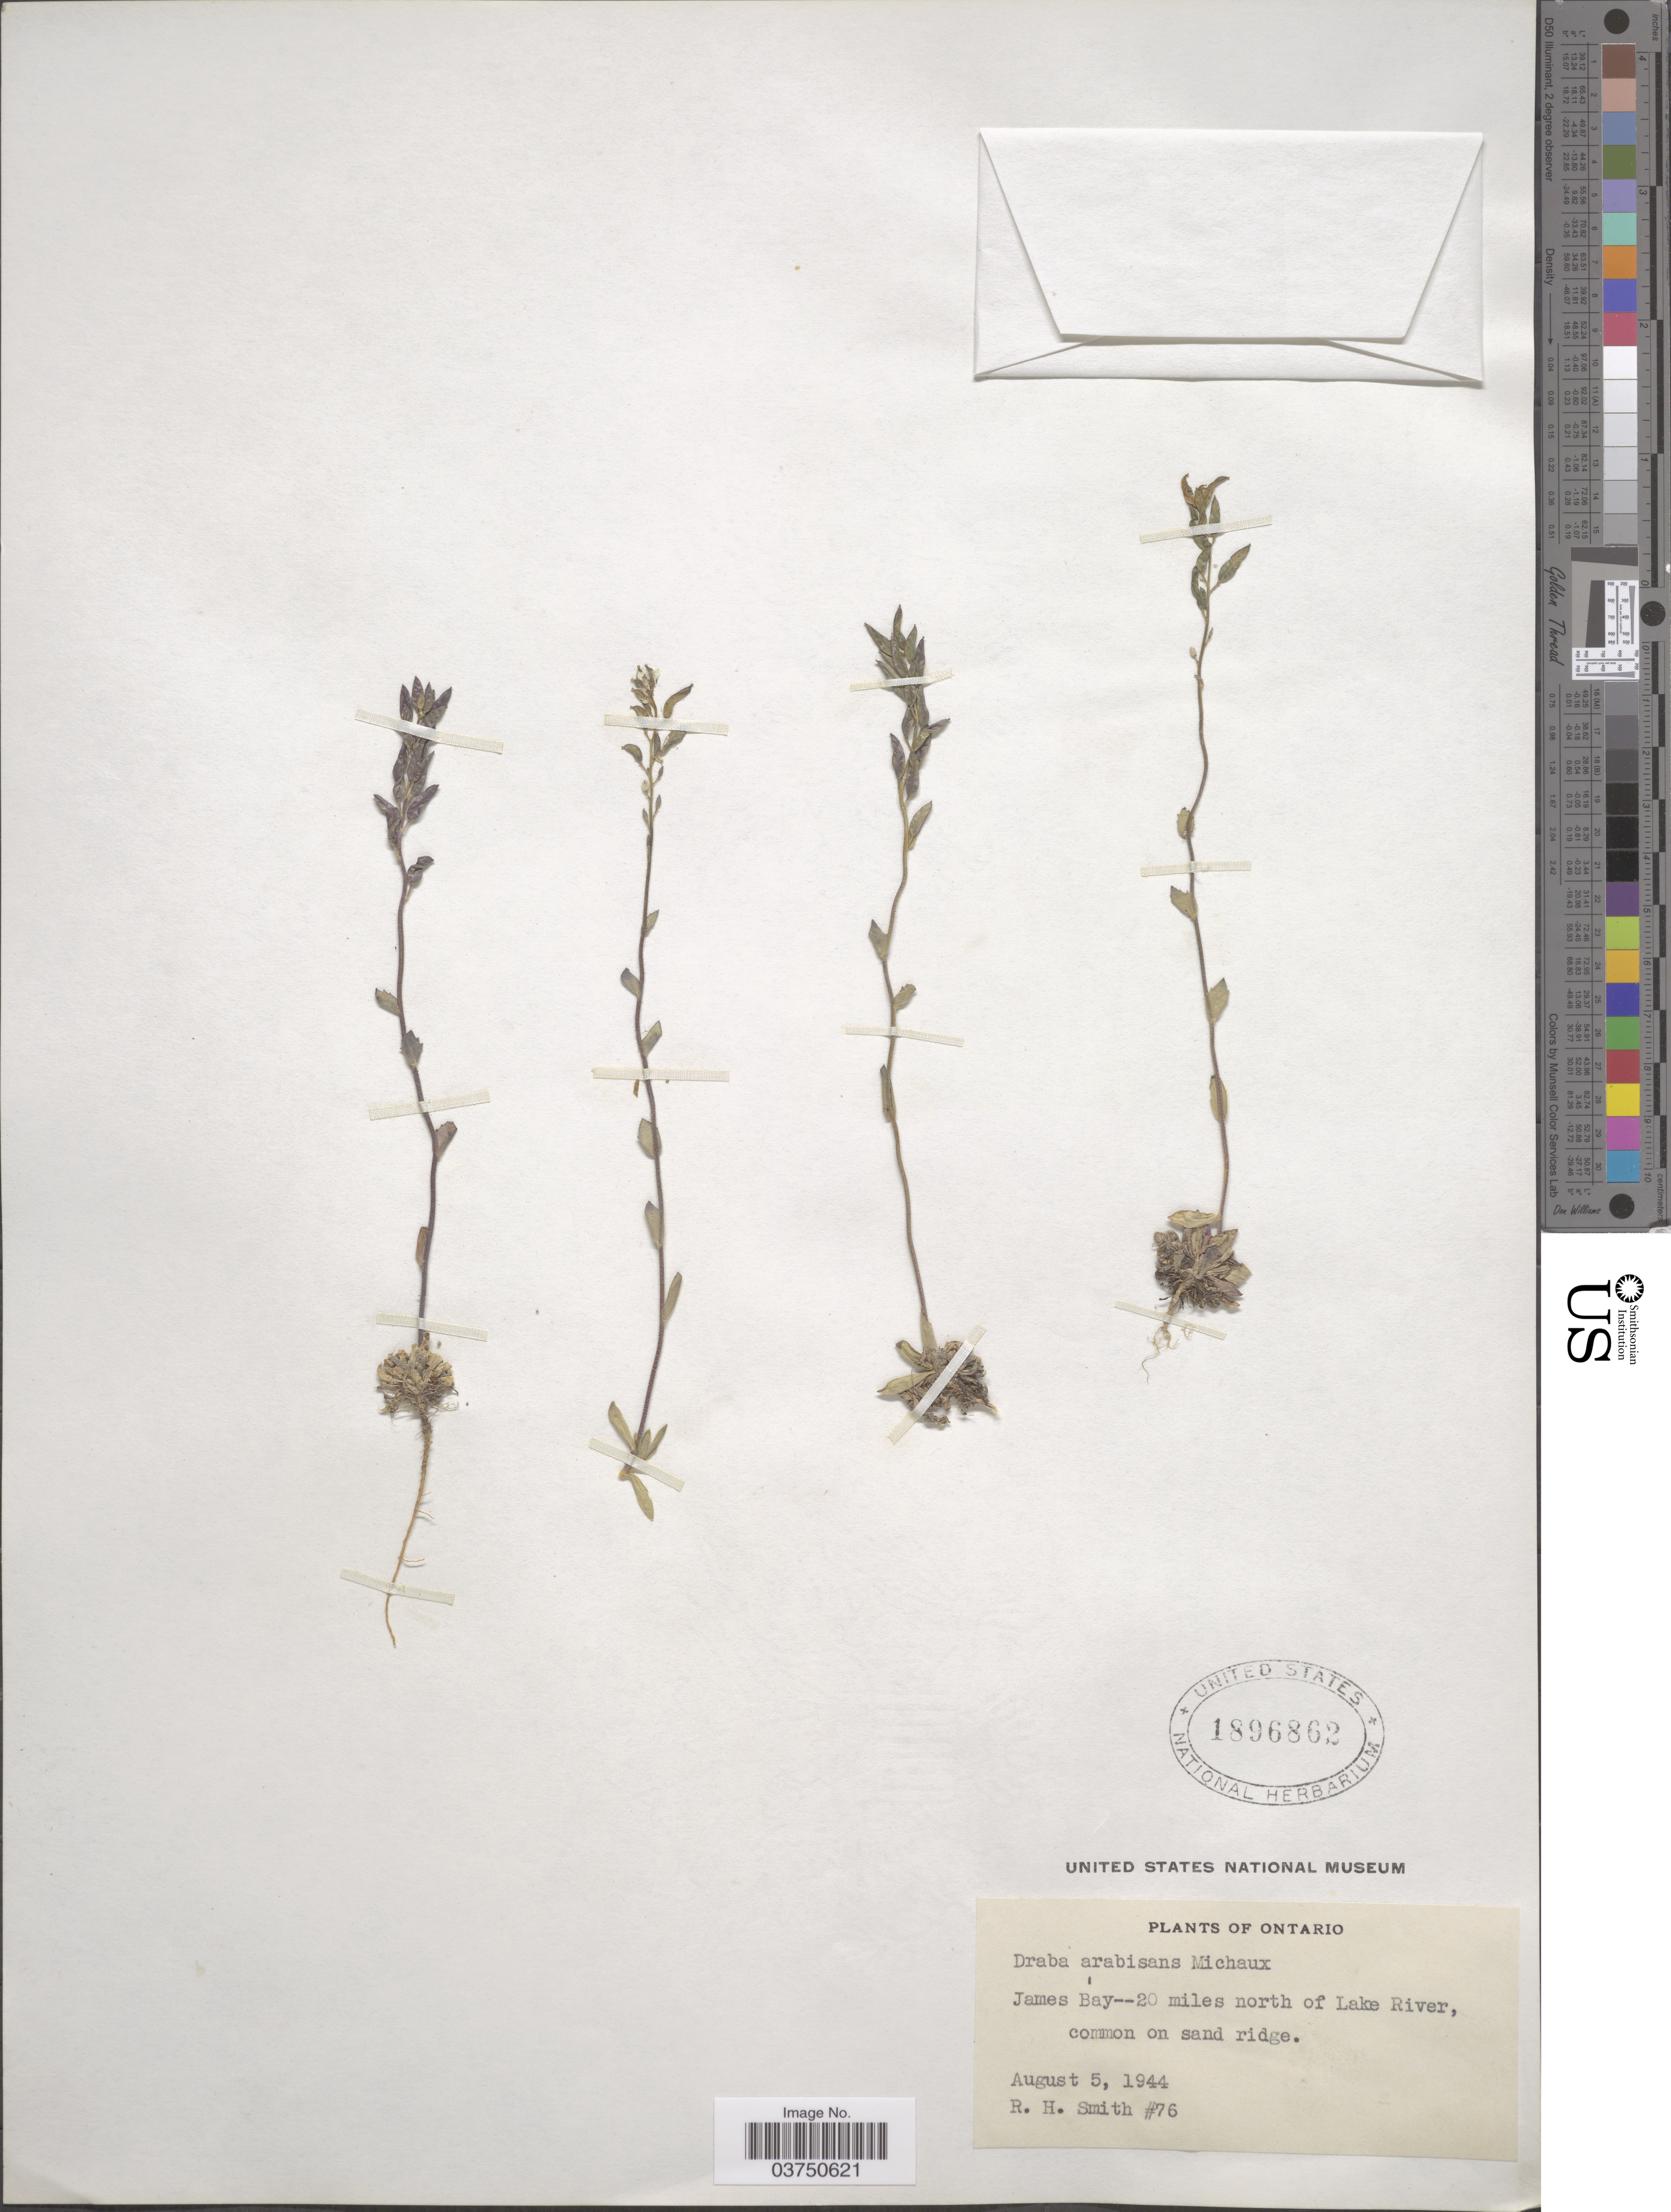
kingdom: Plantae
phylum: Tracheophyta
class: Magnoliopsida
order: Brassicales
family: Brassicaceae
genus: Draba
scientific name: Draba arabisans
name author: Michx.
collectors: R. H. Smith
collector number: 76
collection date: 1944-08-05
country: Canada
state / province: Ontario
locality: James Bay -- 20 miles north of Lake River, common on sand ridge.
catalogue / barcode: US 1896862